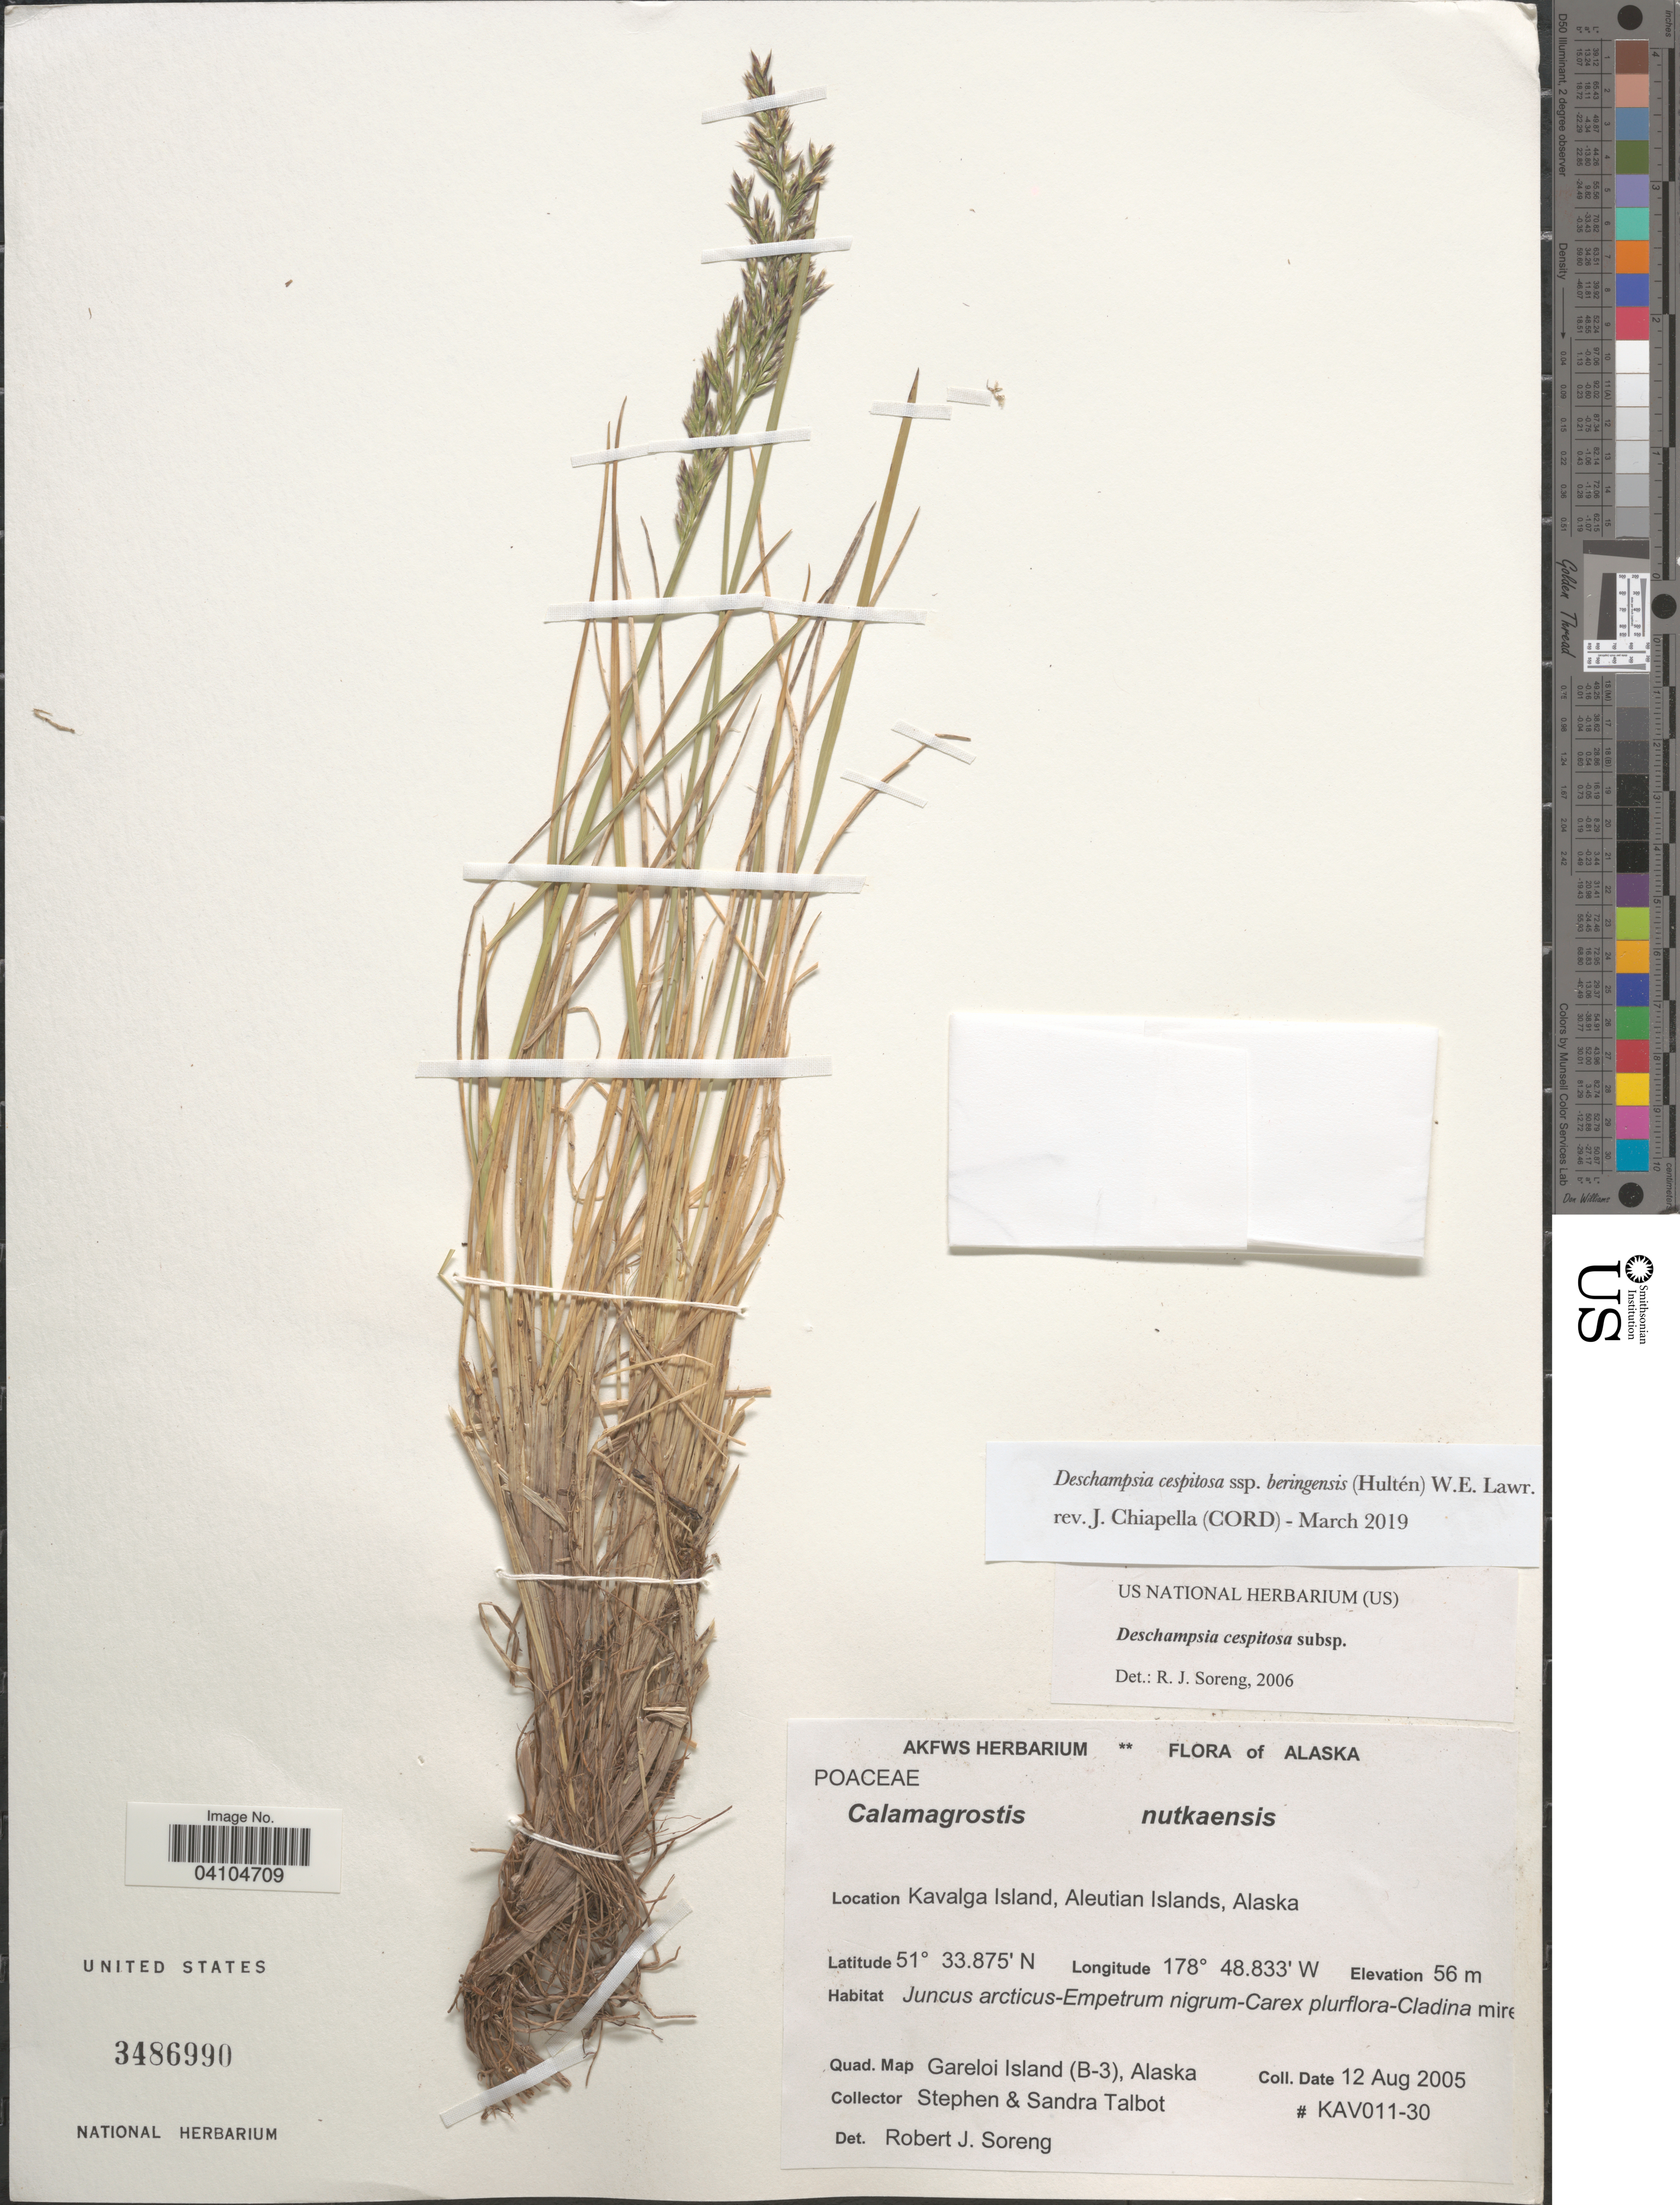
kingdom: Plantae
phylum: Tracheophyta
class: Liliopsida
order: Poales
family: Poaceae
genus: Deschampsia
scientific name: Deschampsia cespitosa subsp. beringensis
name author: (Hultén) Lawrence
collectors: S. S. Talbot & S. Talbot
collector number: KAV011-30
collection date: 2005-08-12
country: United States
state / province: Alaska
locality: Kavalga Island, Aleutian Islands. Quad. Map Gareloi Island (B-3).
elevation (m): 56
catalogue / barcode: US 3486990